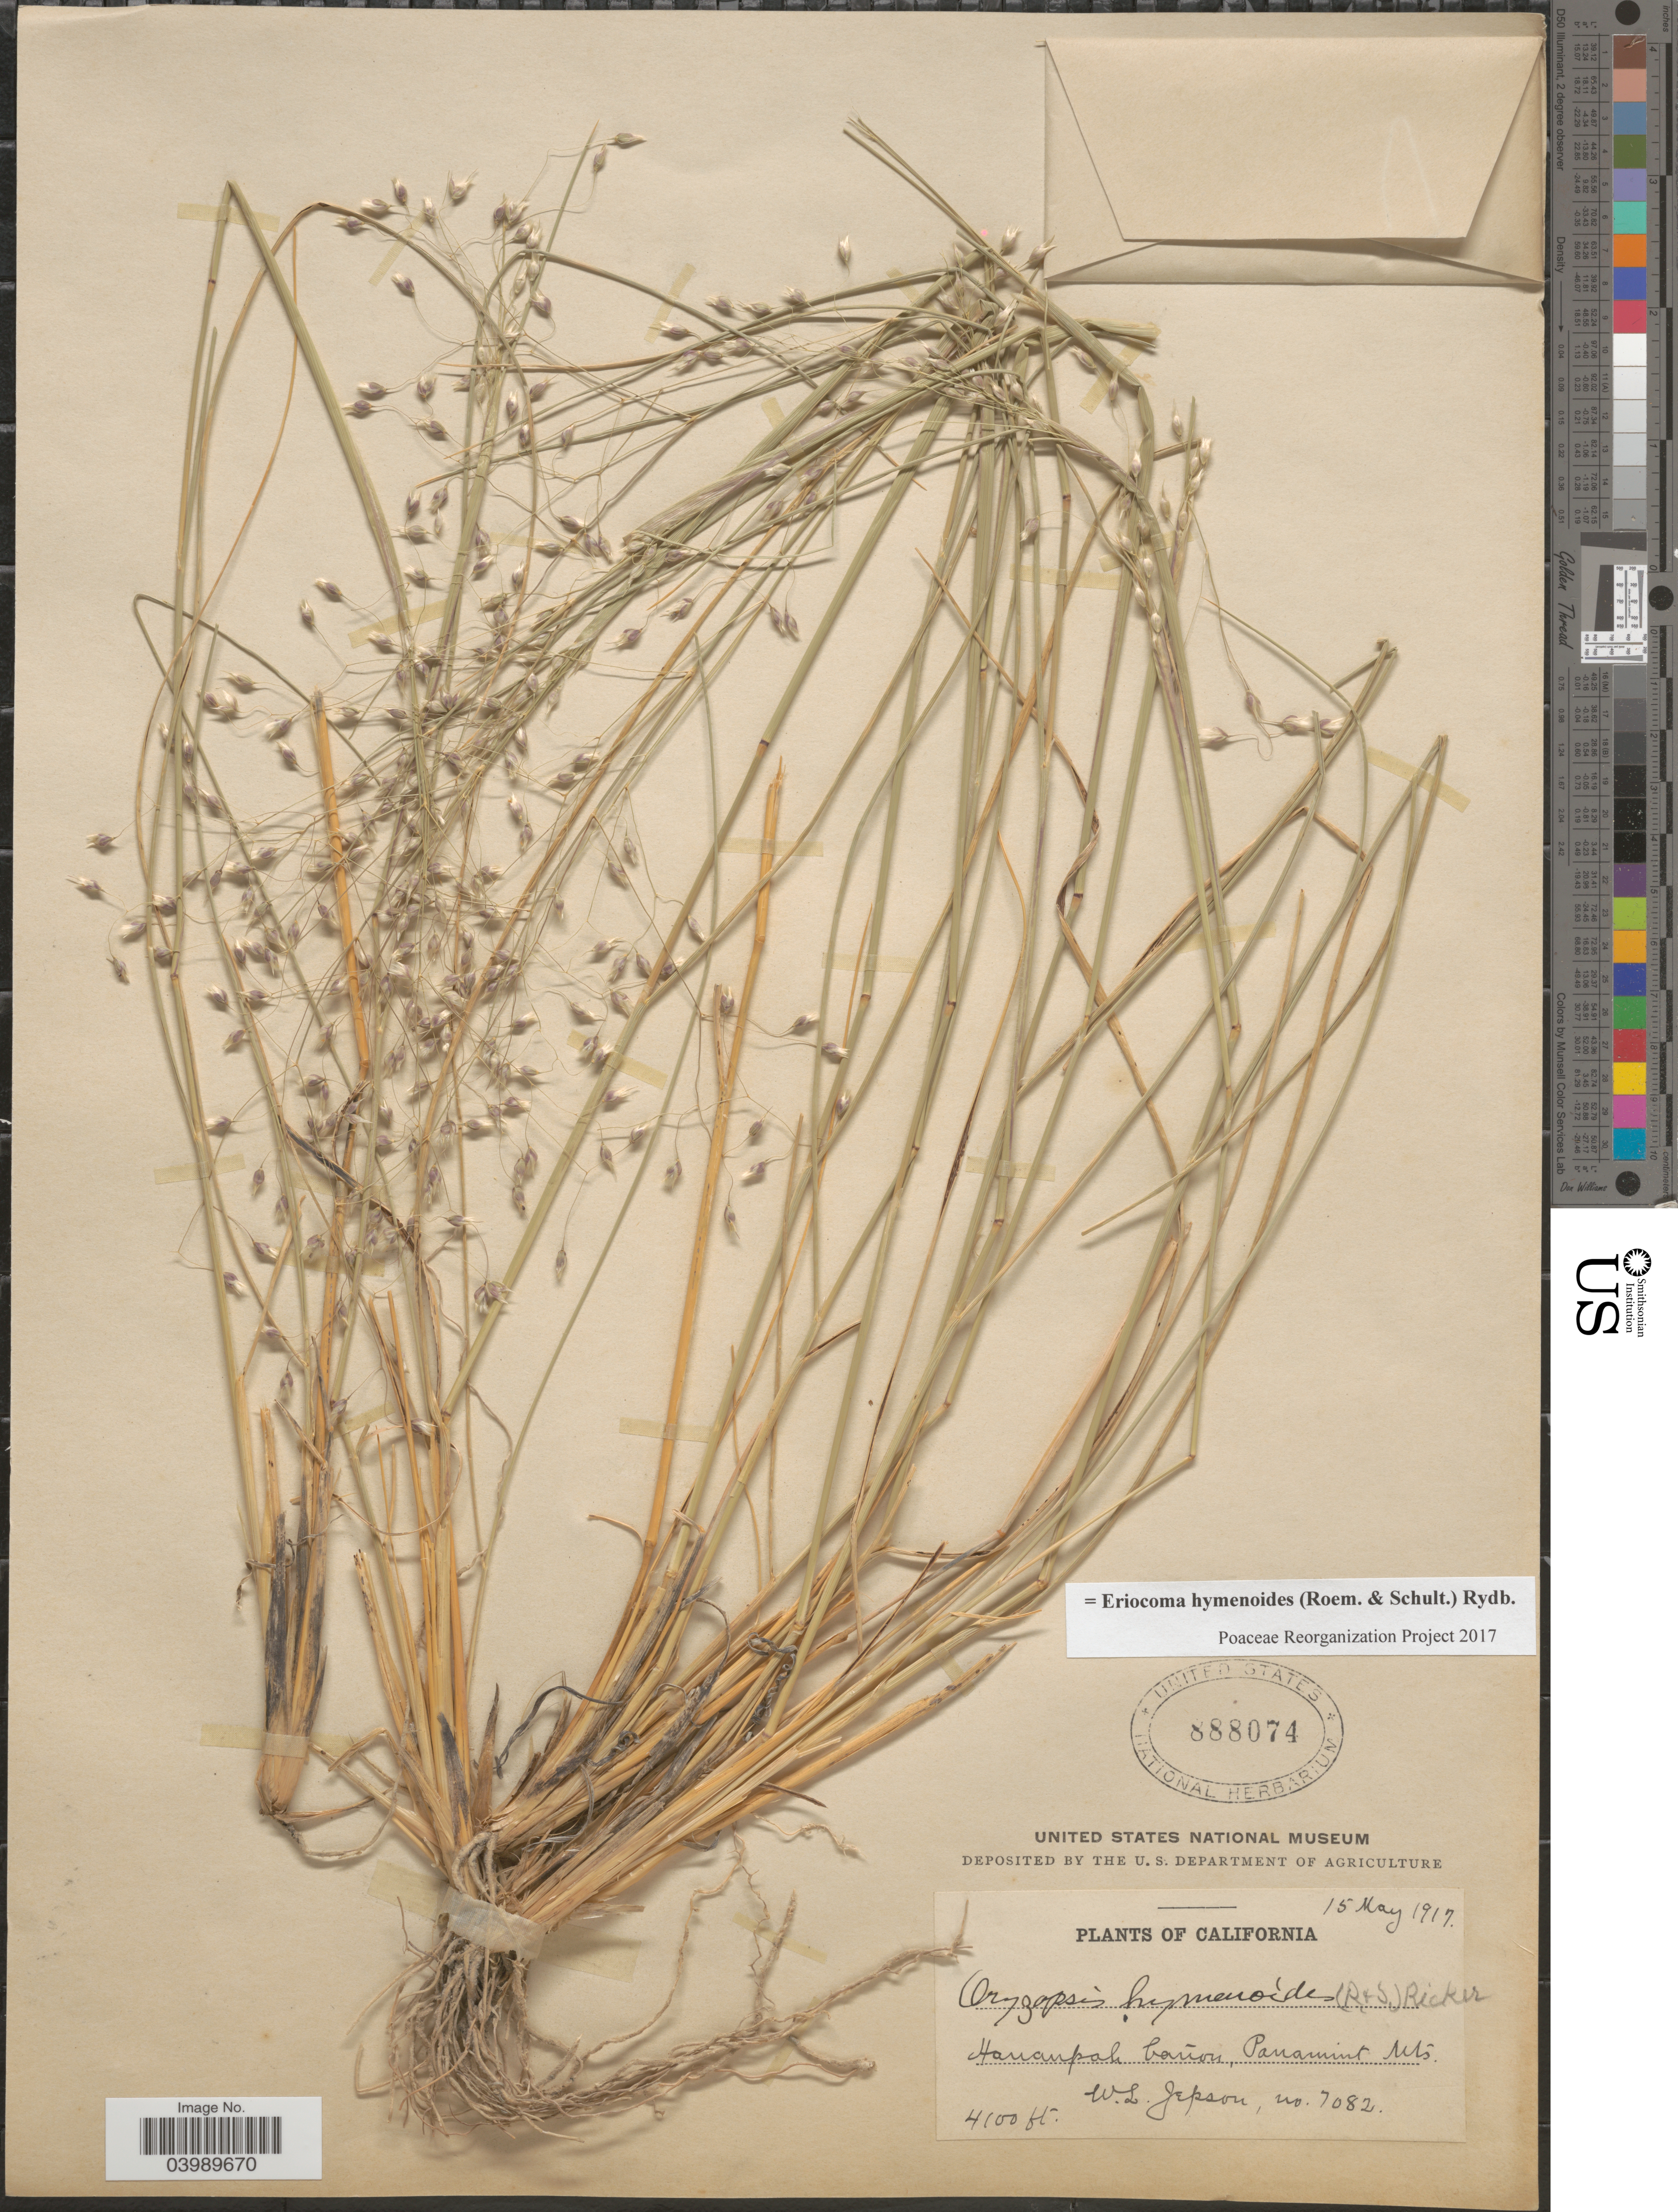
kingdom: Plantae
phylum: Tracheophyta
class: Liliopsida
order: Poales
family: Poaceae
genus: Eriocoma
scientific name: Eriocoma hymenoides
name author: (Roem. & Schult.) Rydb.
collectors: W. L. Jepson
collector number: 7082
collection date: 1917-05-15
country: United States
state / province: California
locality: Hanaupah Cañon, Panamint Mts.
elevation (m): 1250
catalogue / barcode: US 888074